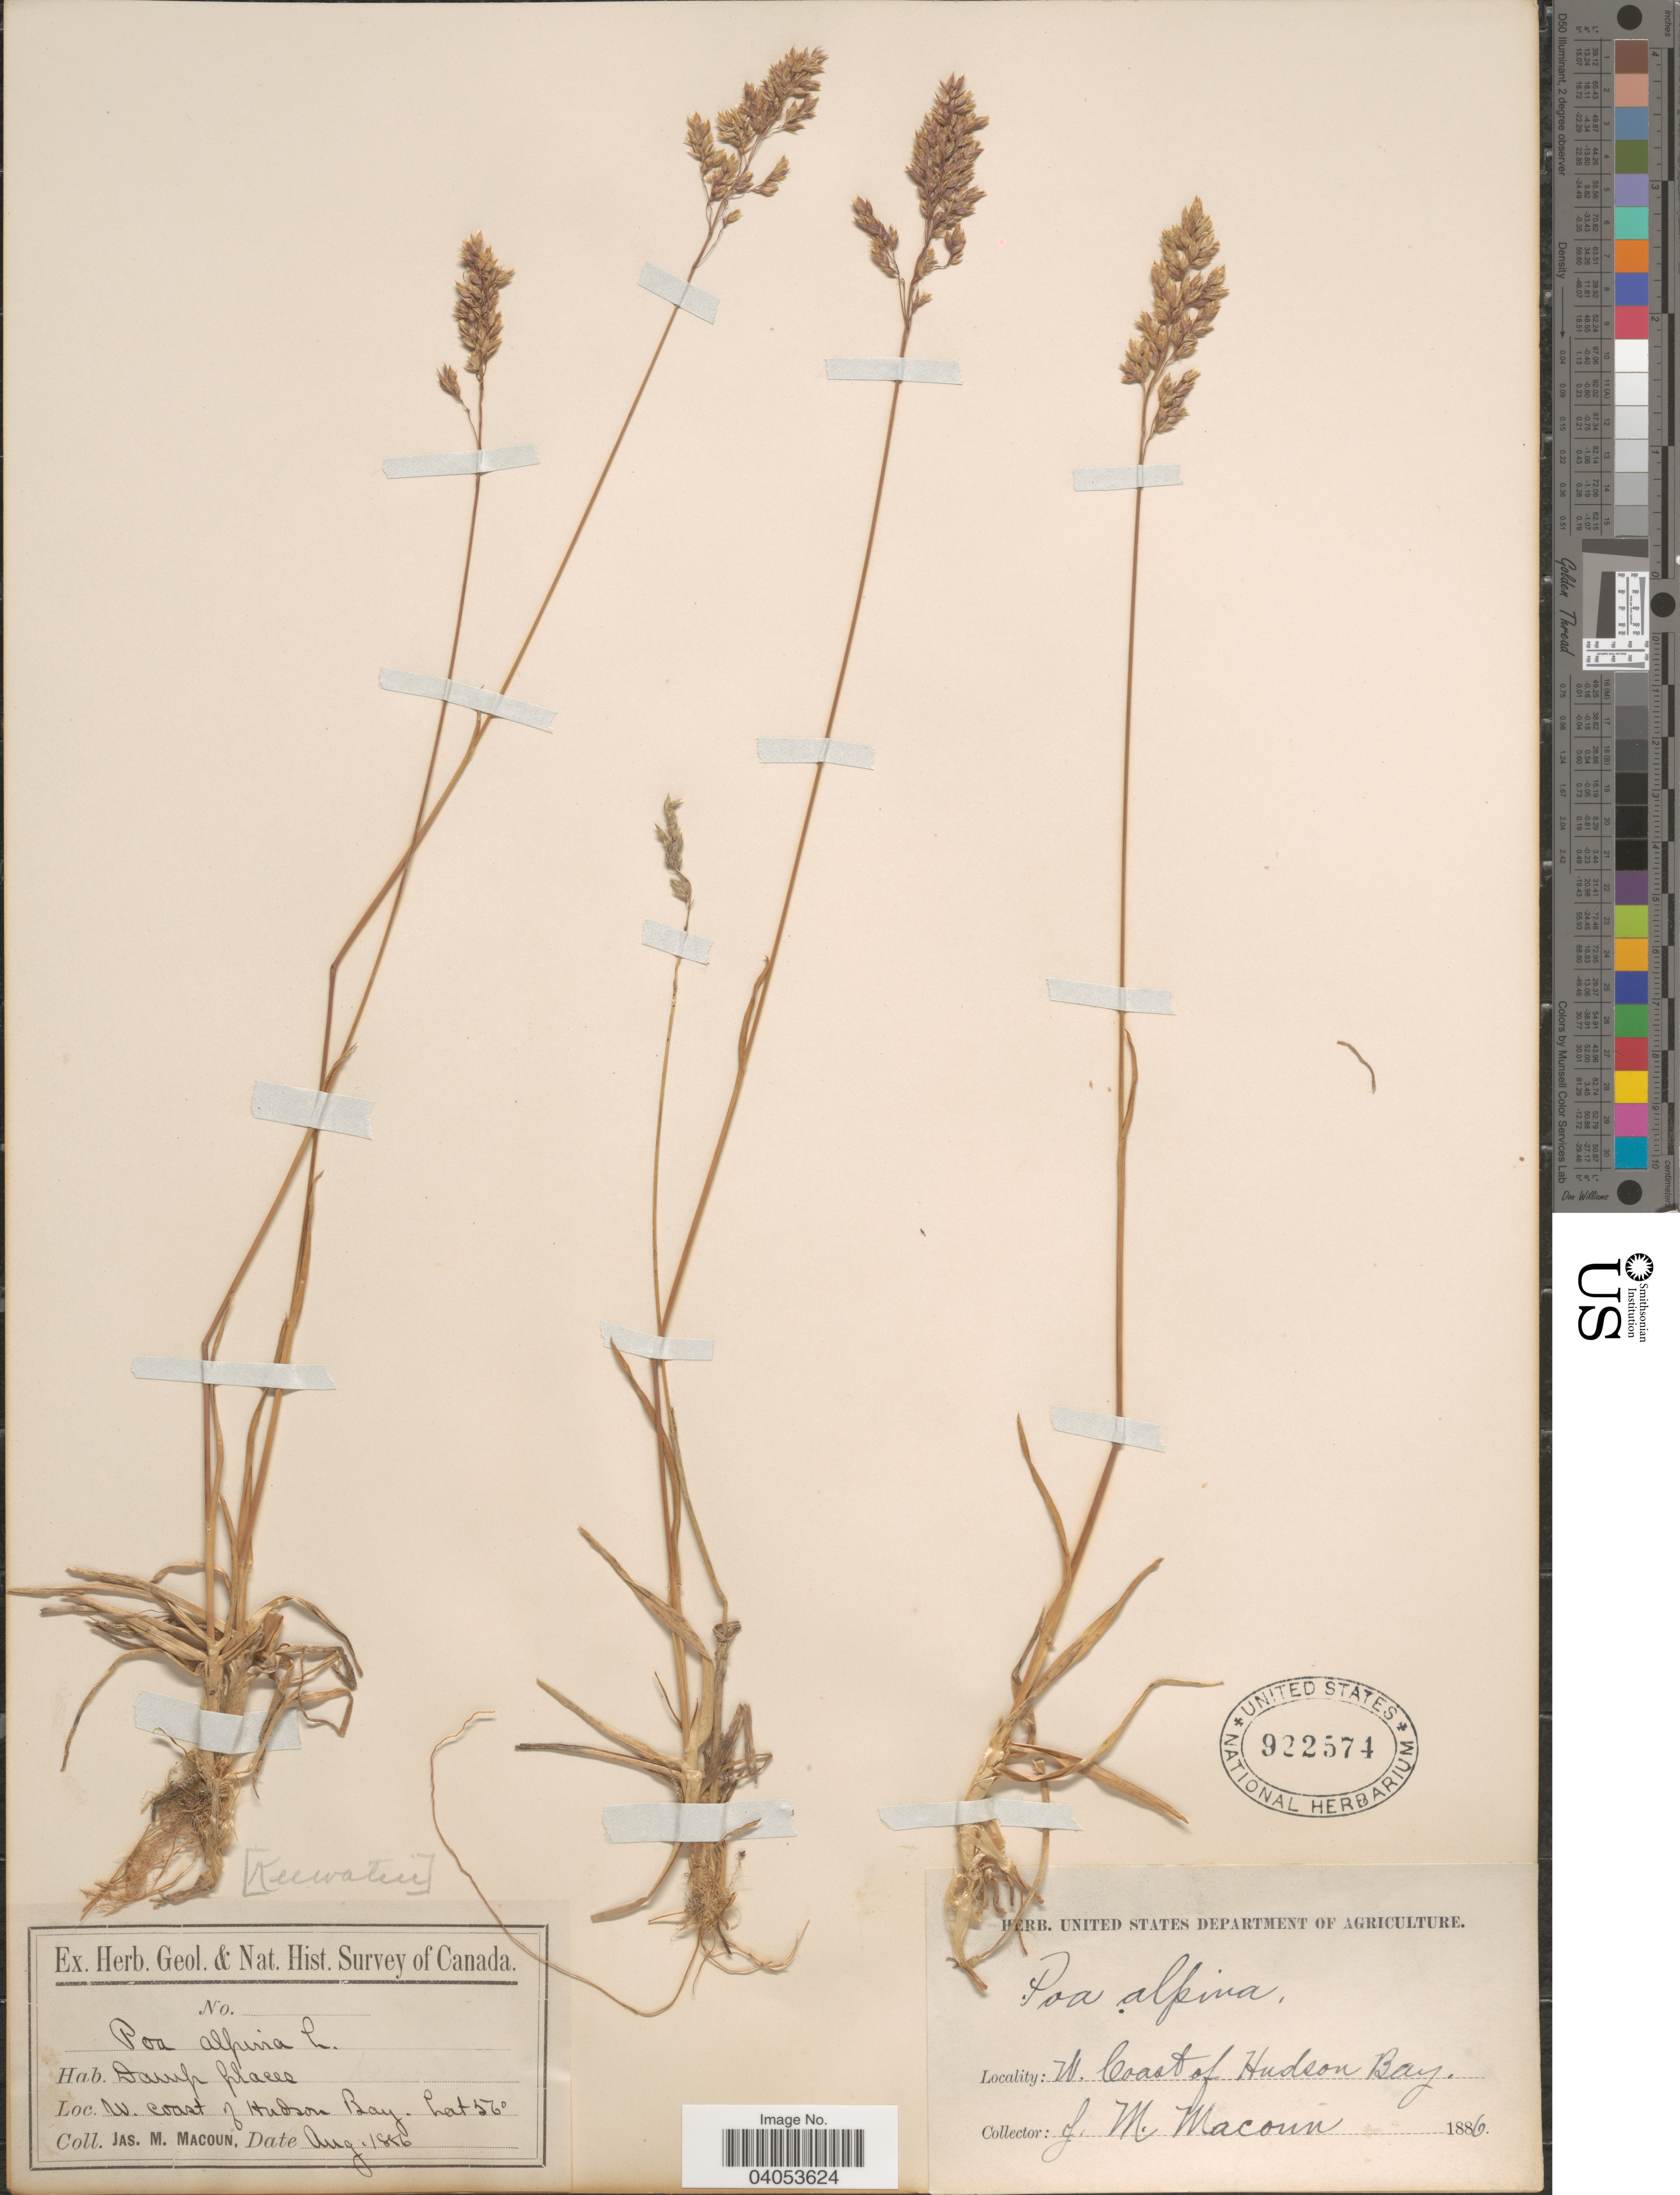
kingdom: Plantae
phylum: Tracheophyta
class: Liliopsida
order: Poales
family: Poaceae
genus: Poa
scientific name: Poa alpina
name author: L.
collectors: J. M. Macoun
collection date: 1886-08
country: Canada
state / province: Nunavut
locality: [Keewatin]. W. coast of Hudson Bay.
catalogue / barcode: US 922574